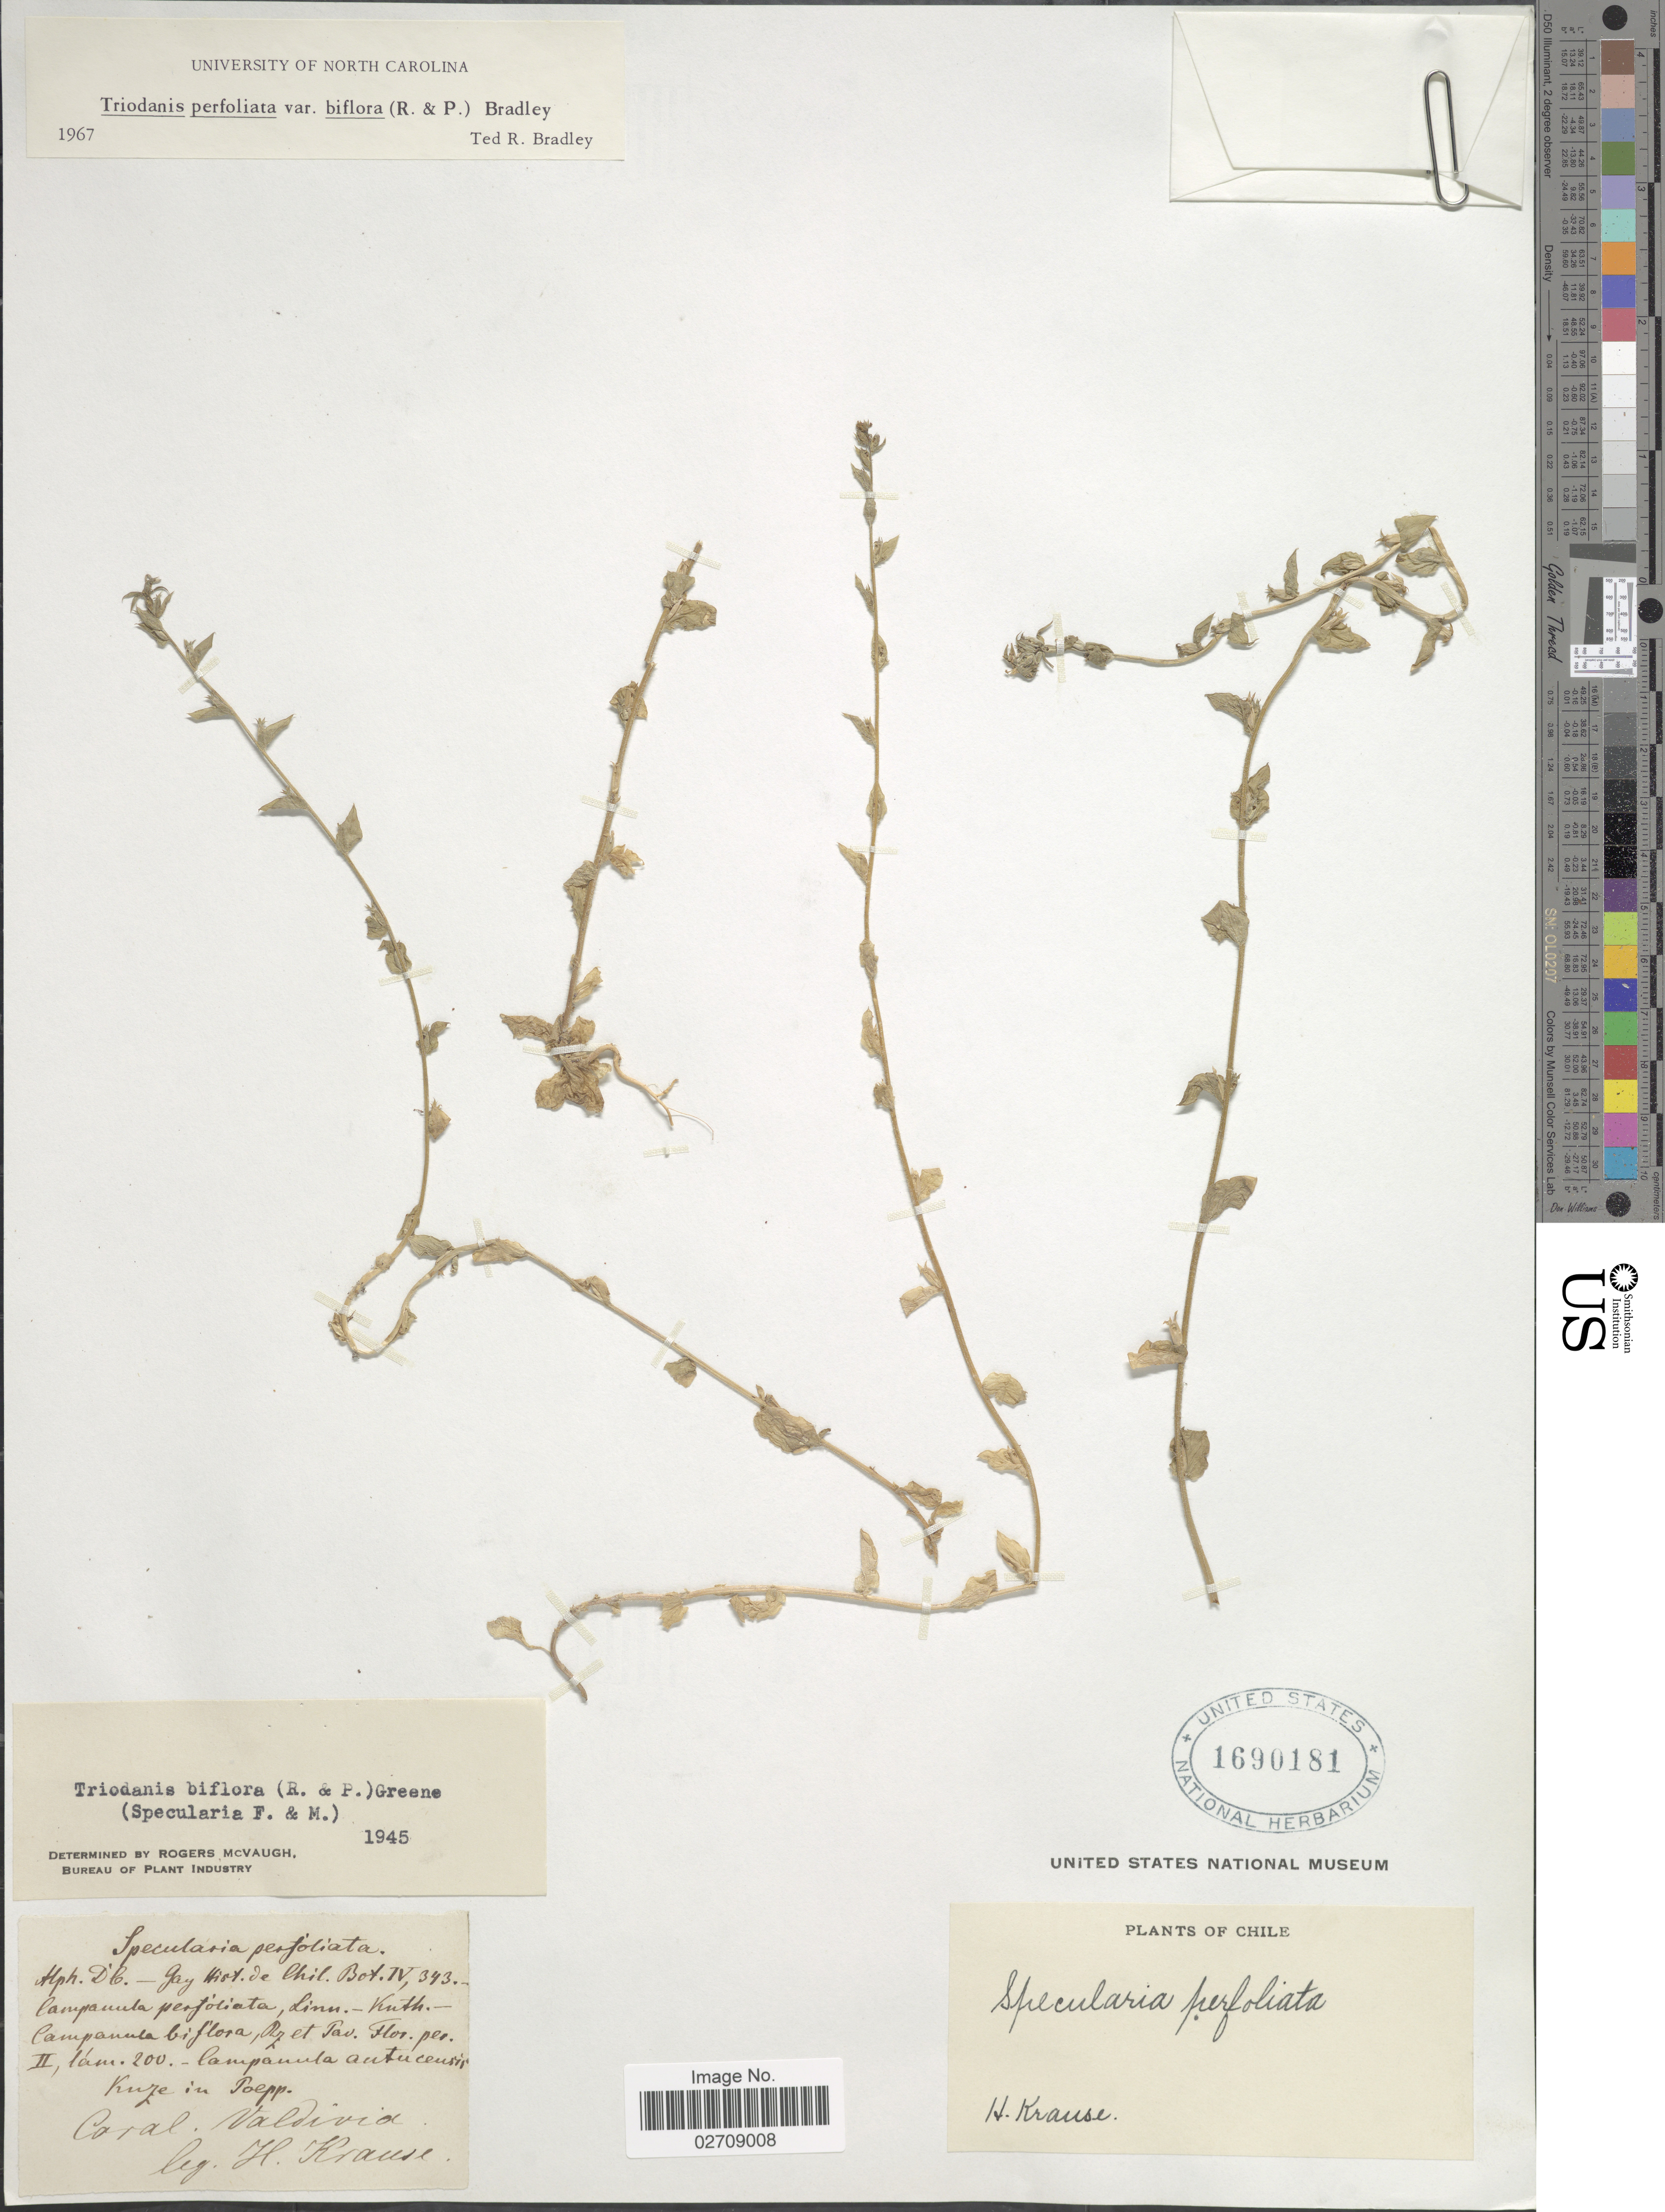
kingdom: Plantae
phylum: Tracheophyta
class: Magnoliopsida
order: Asterales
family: Campanulaceae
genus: Triodanis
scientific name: Triodanis perfoliata var. biflora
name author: (Ruiz & Pav.) Bradley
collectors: H. Krause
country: Chile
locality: Coral Valdivia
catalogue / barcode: US 1690181